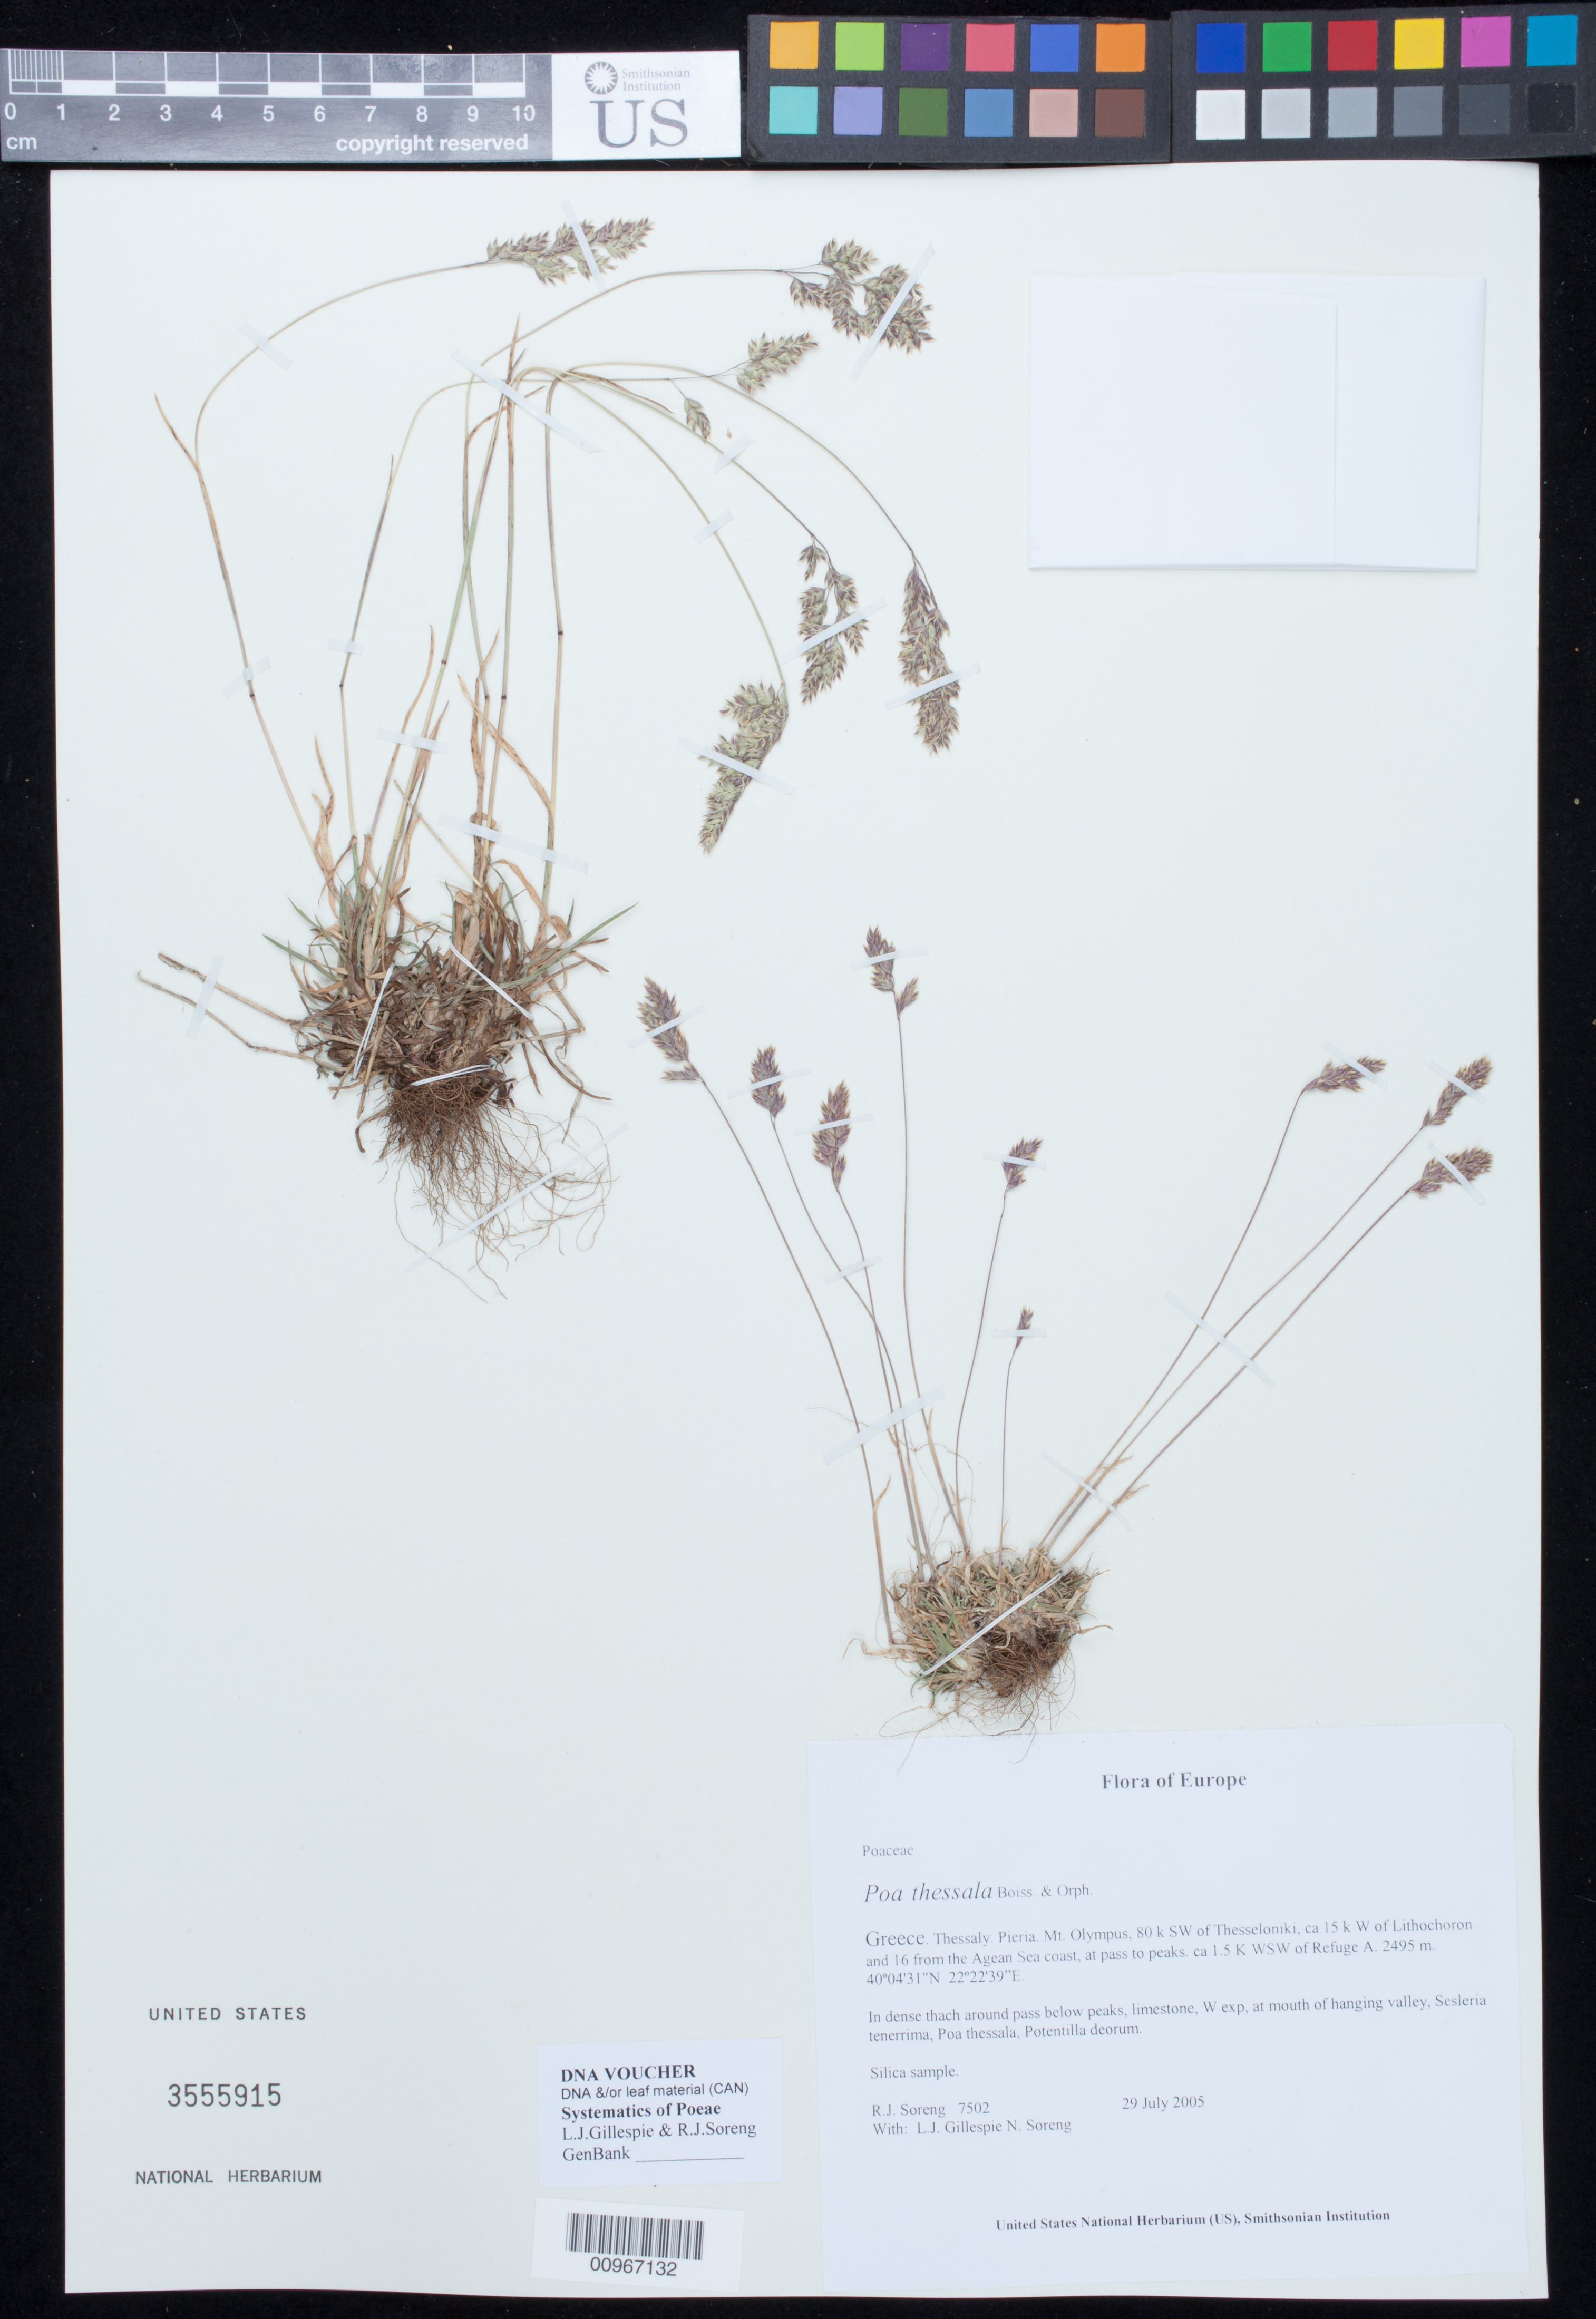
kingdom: Plantae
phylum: Tracheophyta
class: Liliopsida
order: Poales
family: Poaceae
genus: Poa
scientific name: Poa thessala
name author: Boiss. & Orph.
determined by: Soreng, Robert J., Research Associate (BOT), Smithsonian Institution - National Museum of Natural History (UNITED STATES)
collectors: R. J. Soreng, N. L. Soreng, L. J. Gillespie, N. Turland & C. Turland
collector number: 7502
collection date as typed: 29 July 2005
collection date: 2005-07-29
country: Greece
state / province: Thessaly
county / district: Pieria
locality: Mt. Olympus, 80 km SW of Thesseloniki, ca 15 km W of Lithochoron and 16 from the Agean Sea coast, at pass to peaks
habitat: In dense thach around pass below peaks, limestone, W exp, at mouth of hanging valley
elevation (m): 2495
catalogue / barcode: US 3555915